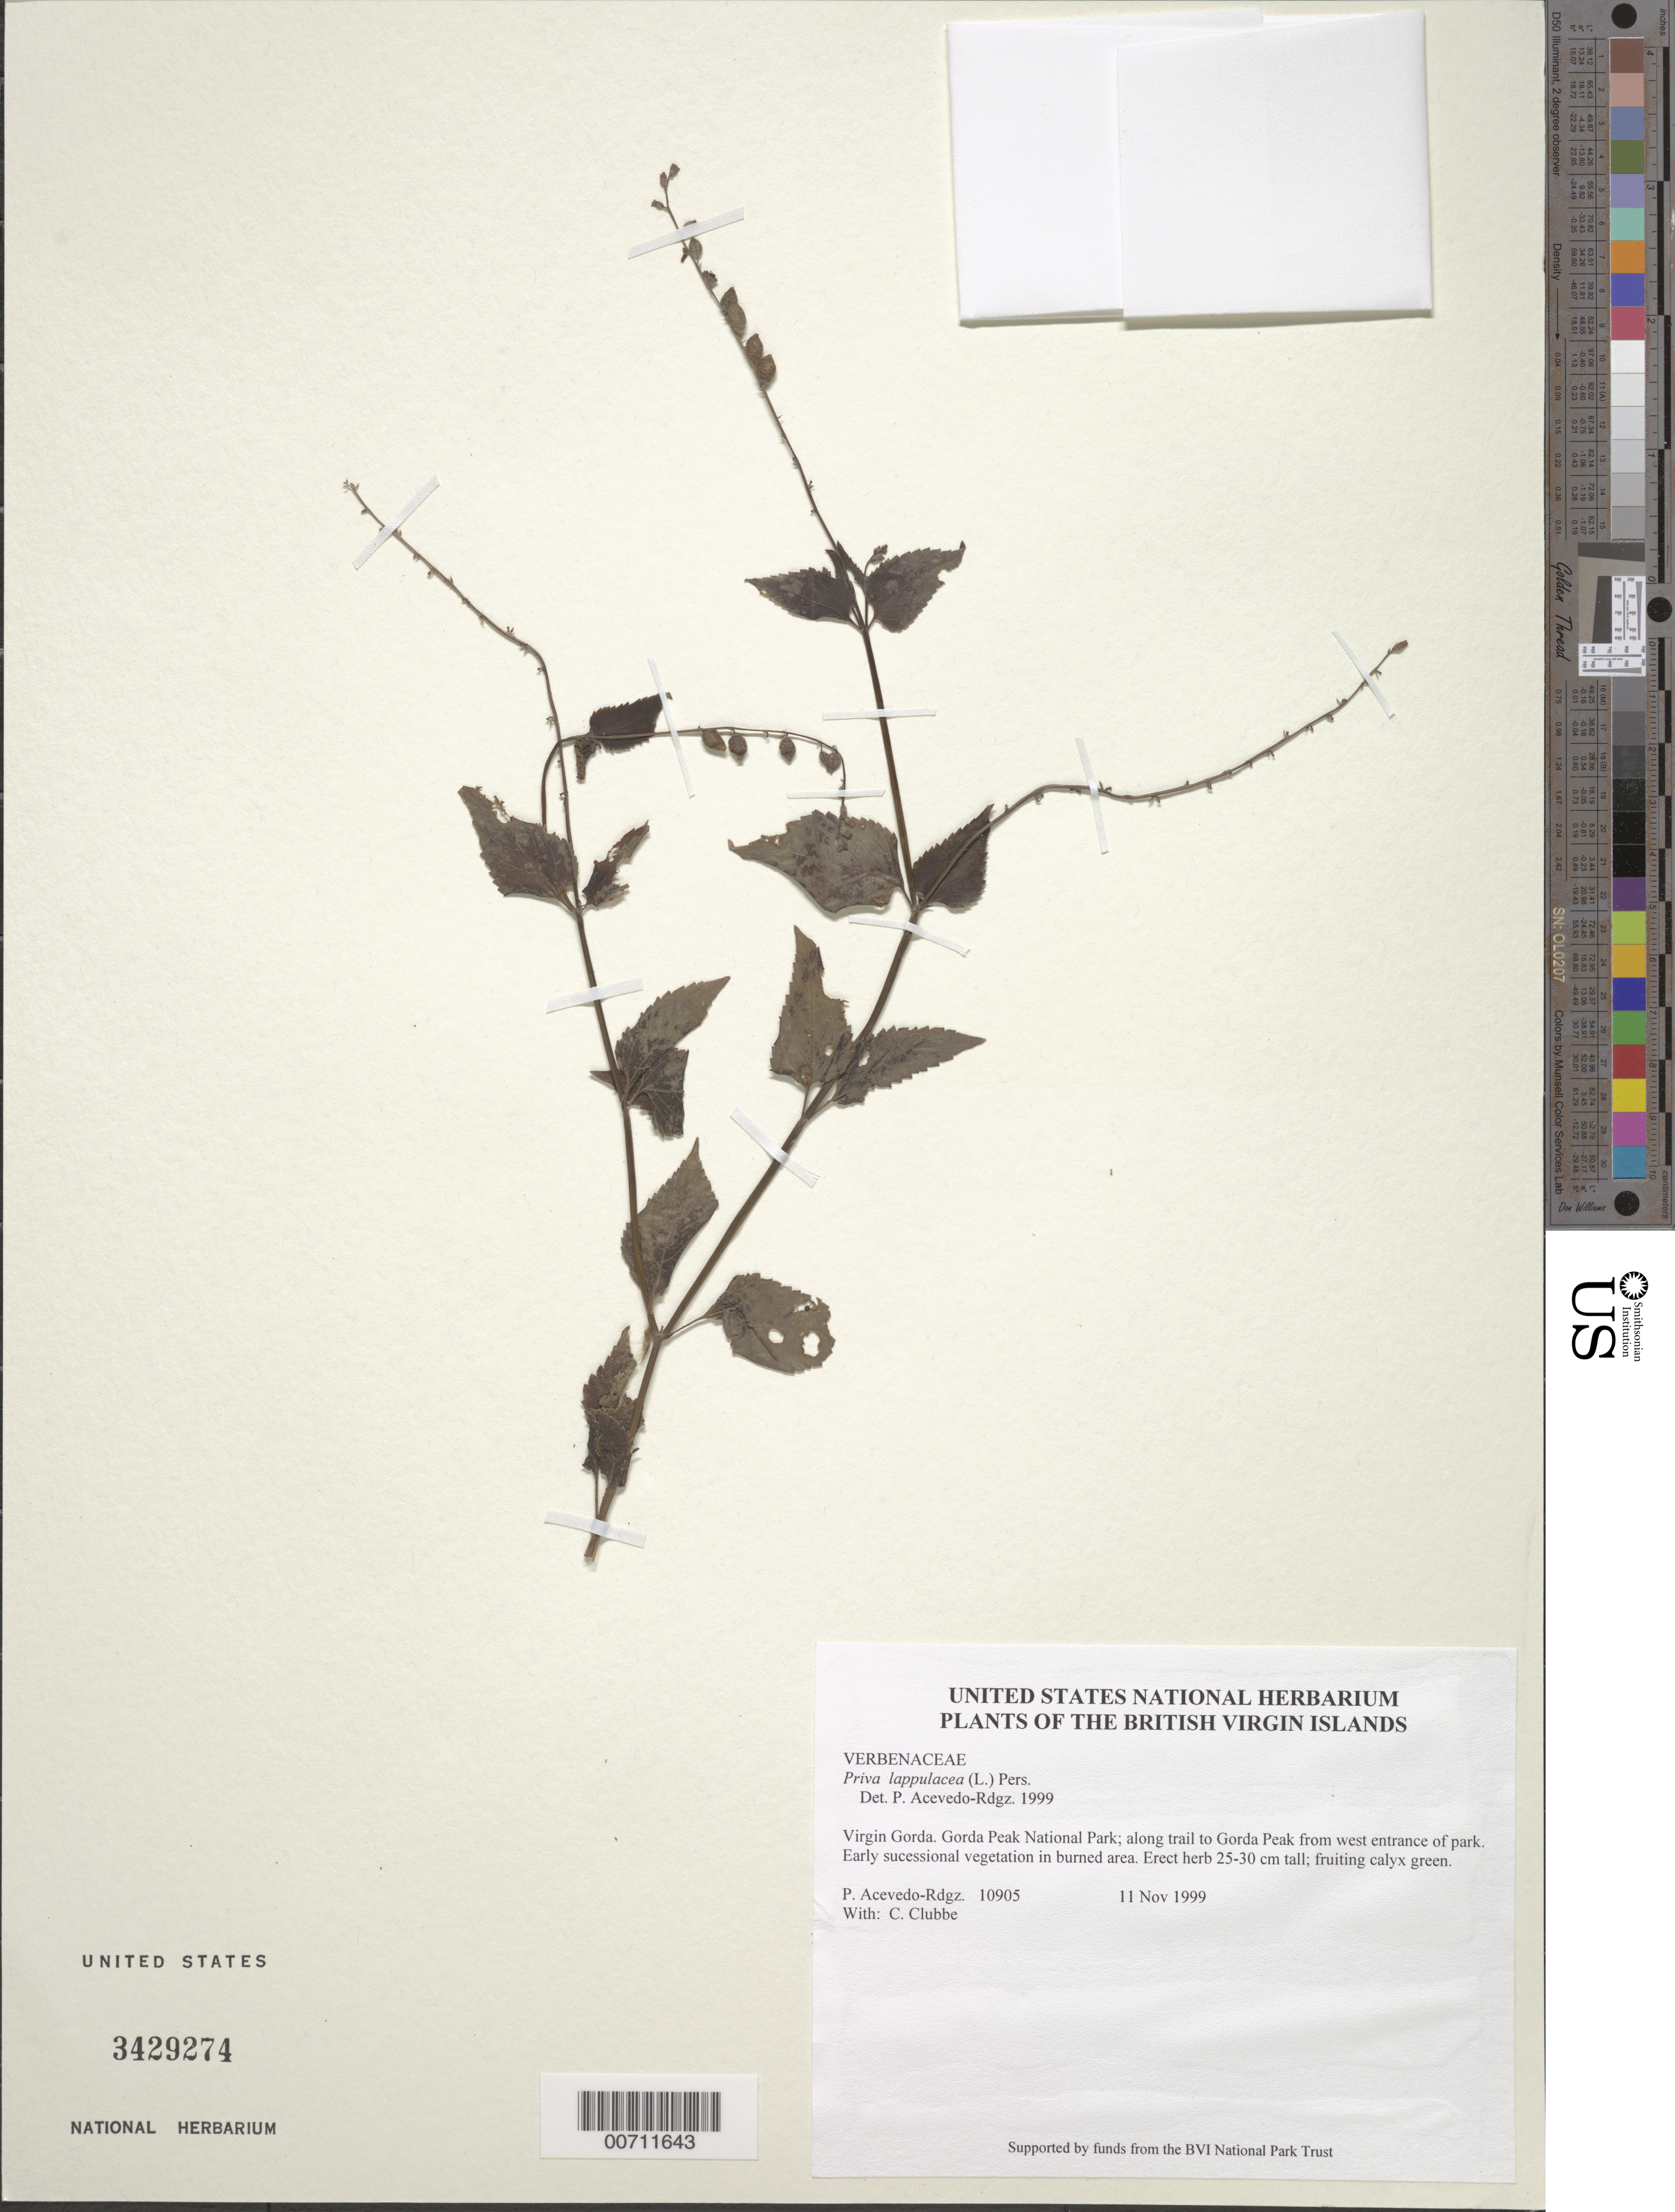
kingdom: Plantae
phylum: Tracheophyta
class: Magnoliopsida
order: Lamiales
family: Verbenaceae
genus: Priva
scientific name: Priva lappulacea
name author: (L.) Pers.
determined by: Acevedo-Rodríguez, P., (BOT), Smithsonian Institution - National Museum of Natural History (UNITED STATES)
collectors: P. Acevedo-Rodr., C. Clubbe, M. Gillman & C. Hankamer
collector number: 10905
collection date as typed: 11 Nov 1999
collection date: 1999-11-11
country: British Virgin Islands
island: Virgin Gorda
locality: Gorda Peak National Park; along trail to Gorda Peak from west entrance of park.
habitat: Early sucessional vegetation in burned area.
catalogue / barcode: US 3429274